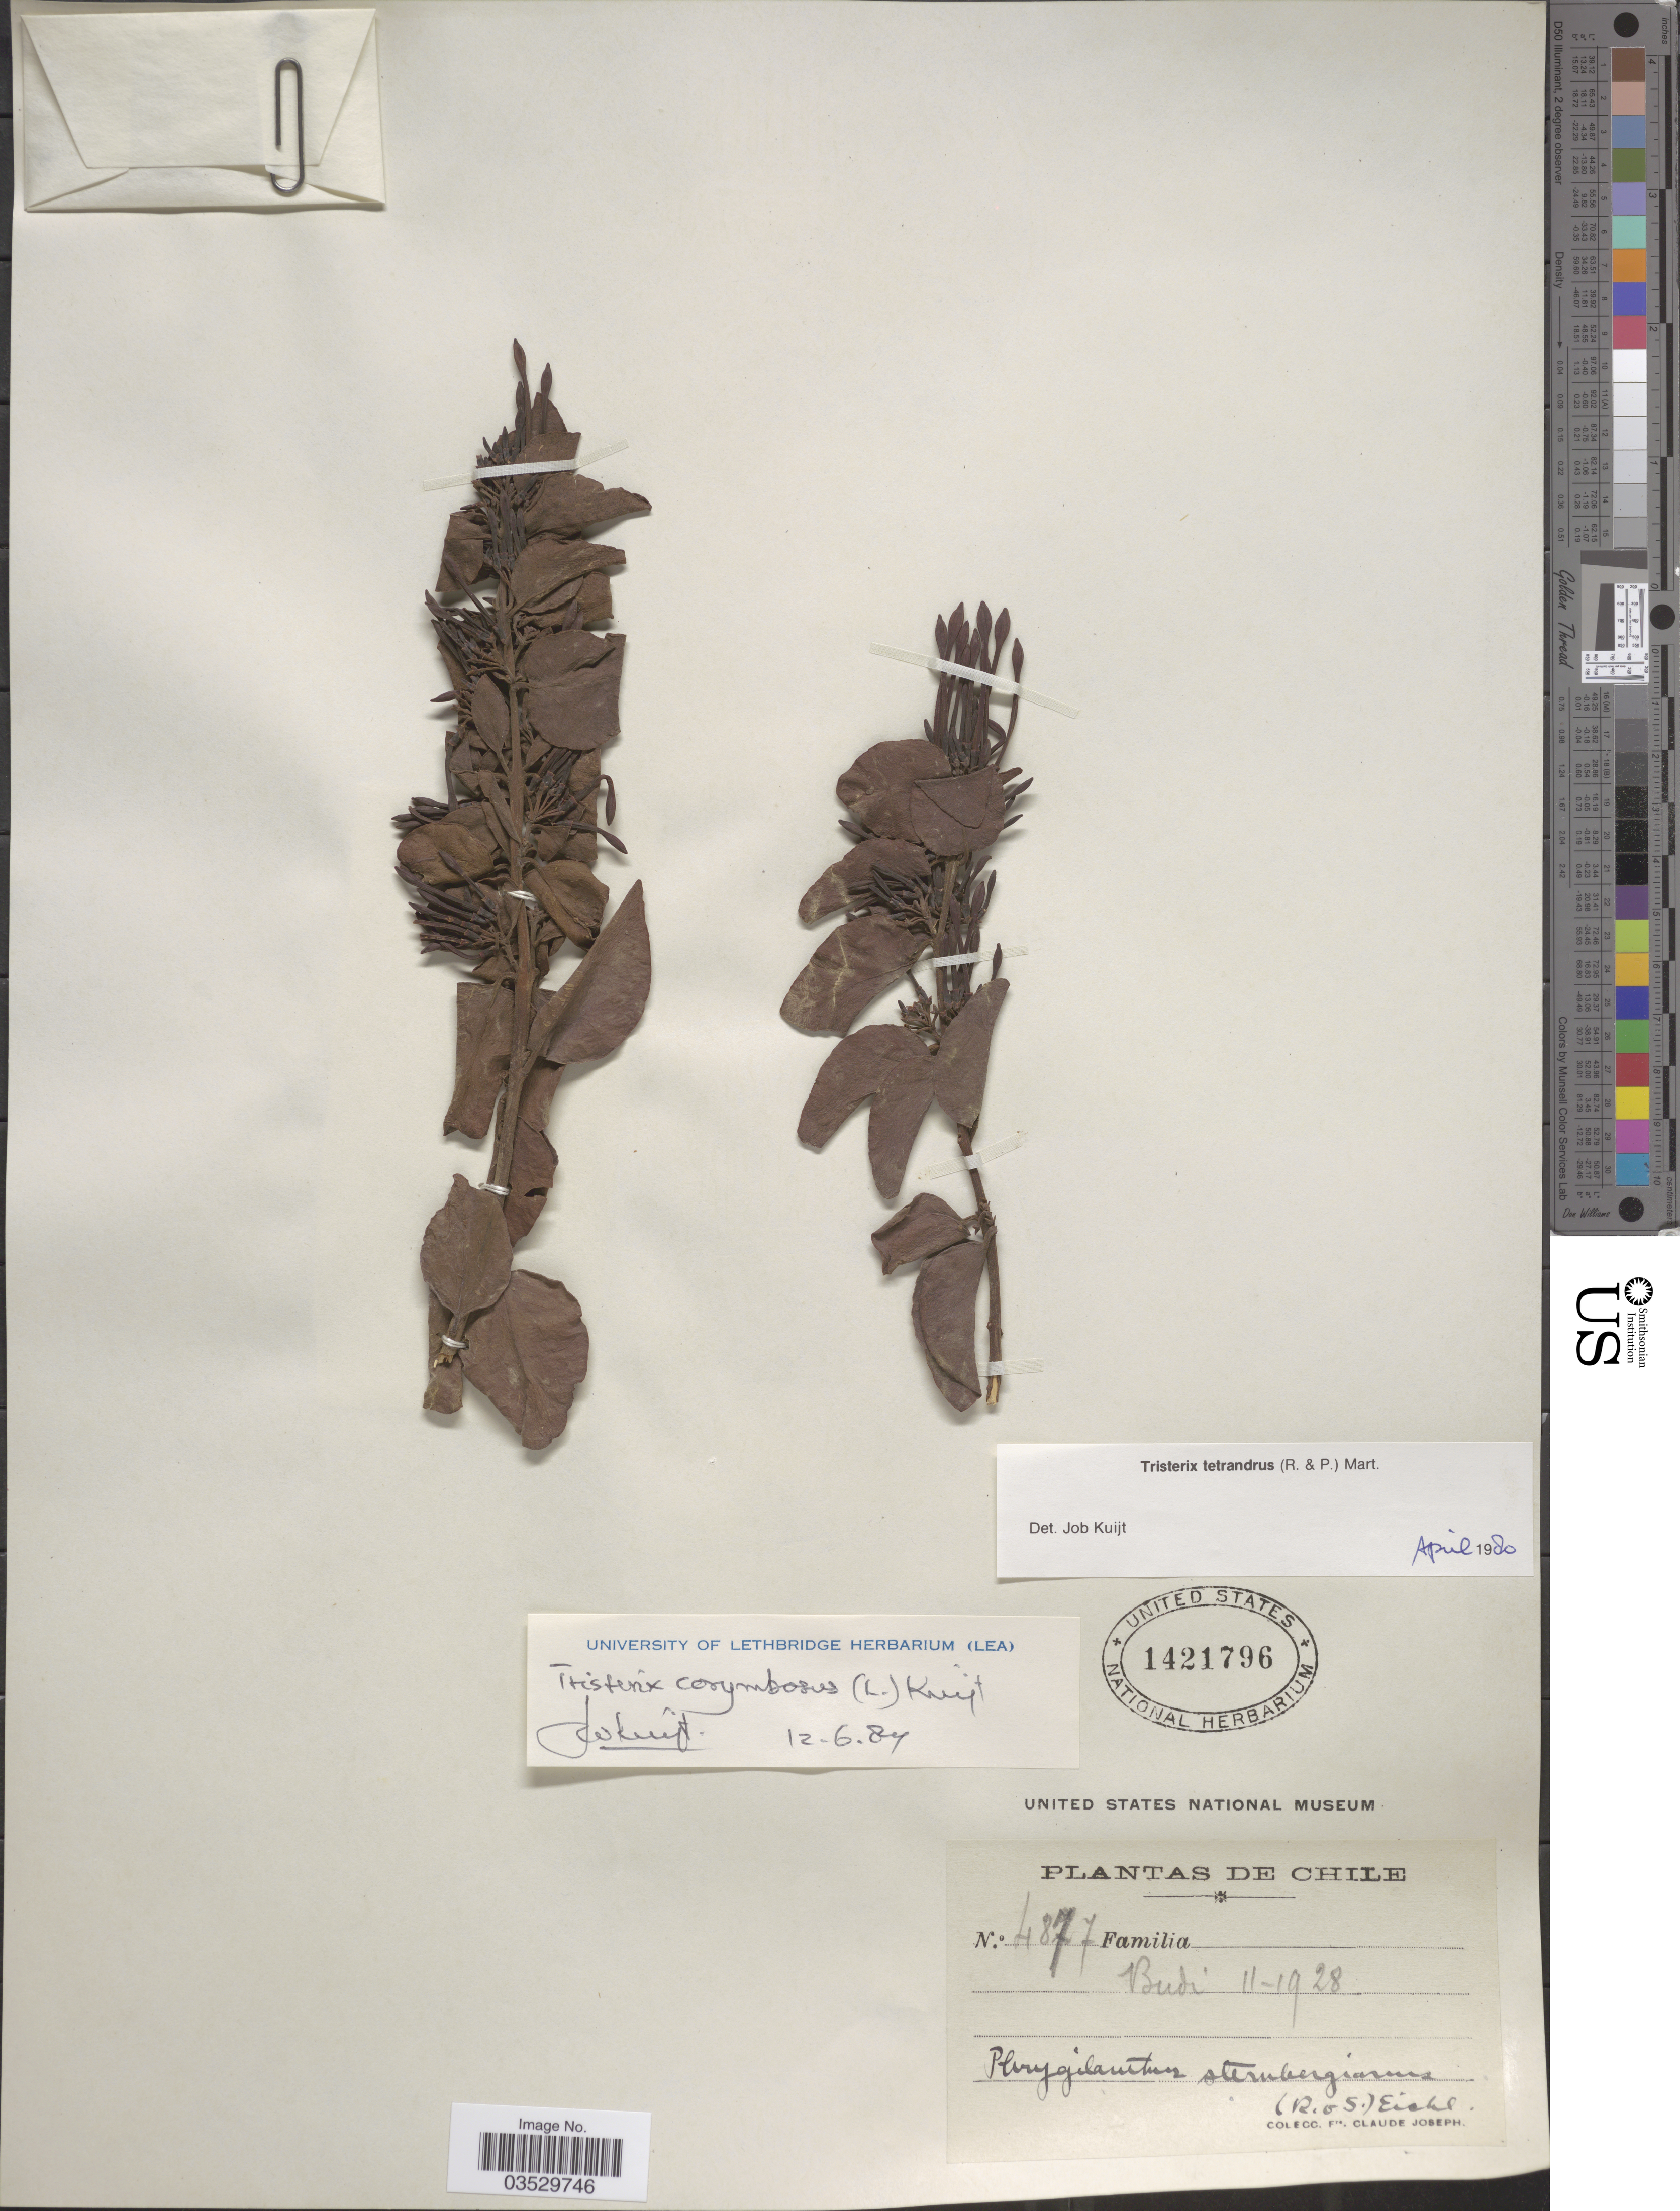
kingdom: Plantae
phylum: Tracheophyta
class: Magnoliopsida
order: Santalales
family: Loranthaceae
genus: Tristerix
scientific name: Tristerix corymbosus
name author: (L.) Kuijt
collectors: Bro. Claude-Joseph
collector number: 4877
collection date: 1928-02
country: Chile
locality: Budi.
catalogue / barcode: US 1421796